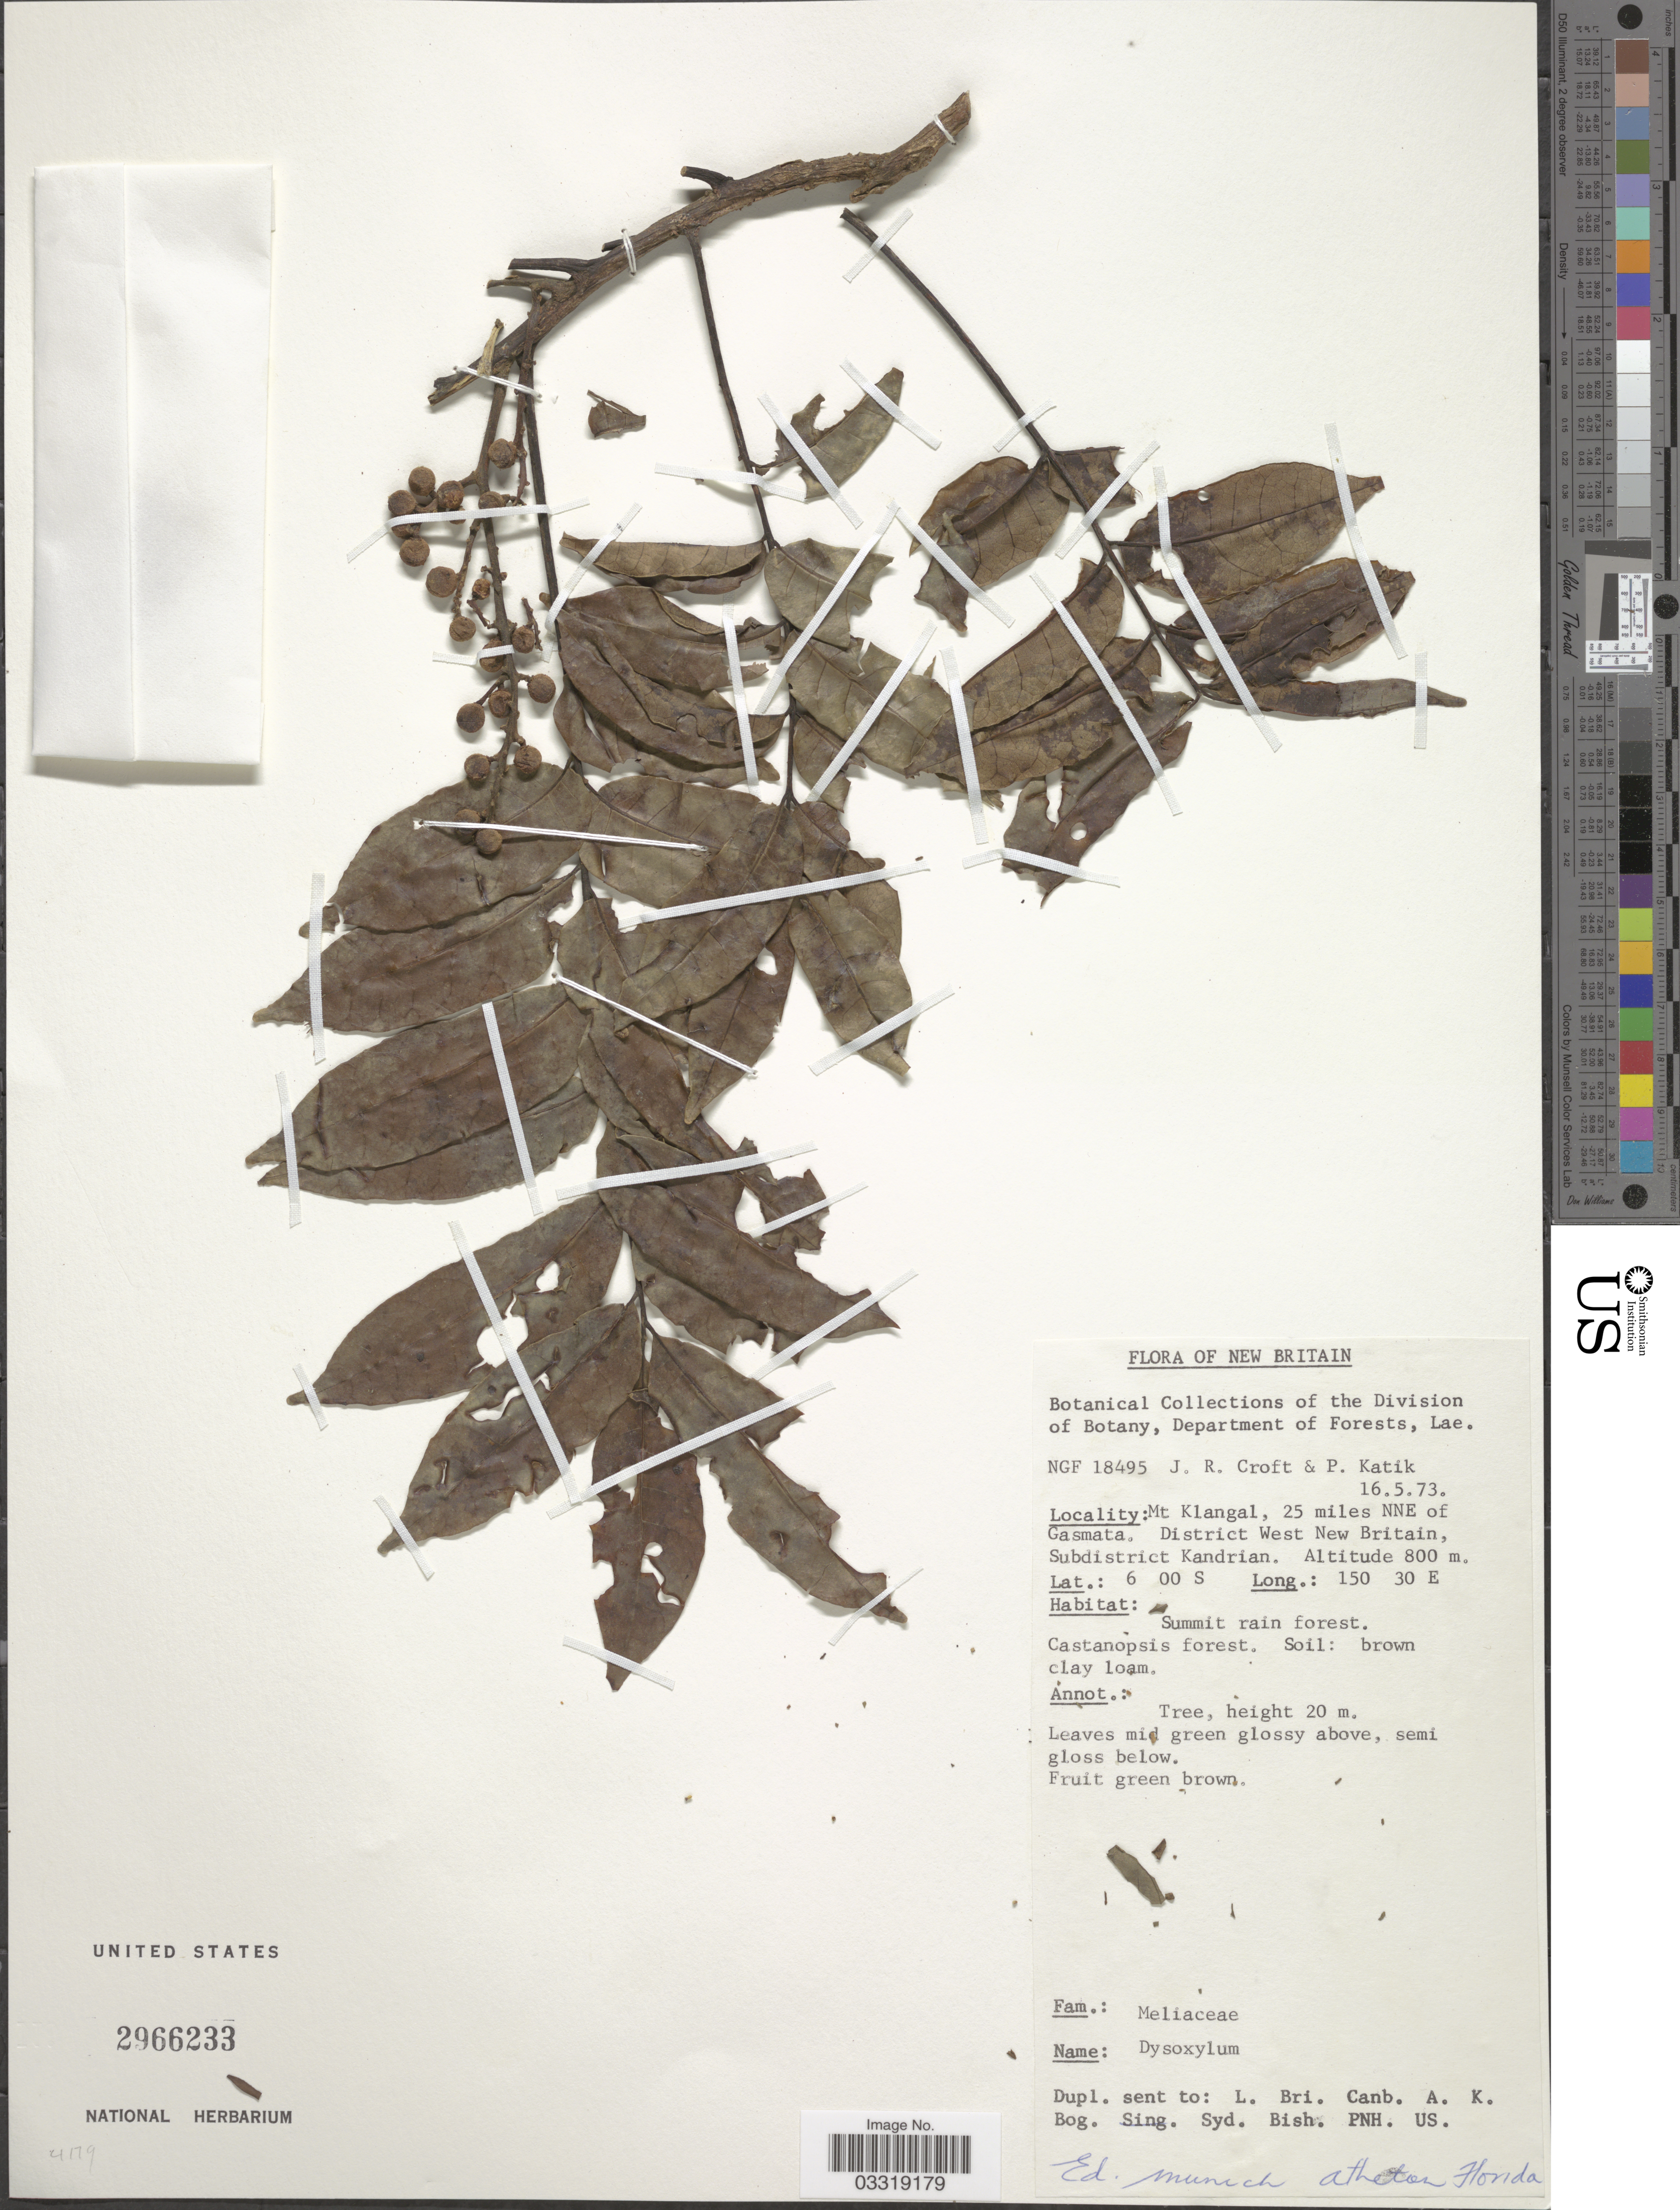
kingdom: Plantae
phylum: Tracheophyta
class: Magnoliopsida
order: Sapindales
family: Meliaceae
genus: Didymocheton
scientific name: Didymocheton mollis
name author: (Miq.) Holzmeyer & Hauenschild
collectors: J. R. Croft & P. Katik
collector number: NGF 18495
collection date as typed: Transcribed d/m/y: 16/5/73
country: Papua New Guinea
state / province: West New Britain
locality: New Britain. Mt Klangal, 25 miles NNE of Gasmata, District West New Britain, Subdistrict Kandrian.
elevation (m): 800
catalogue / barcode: US 2966233